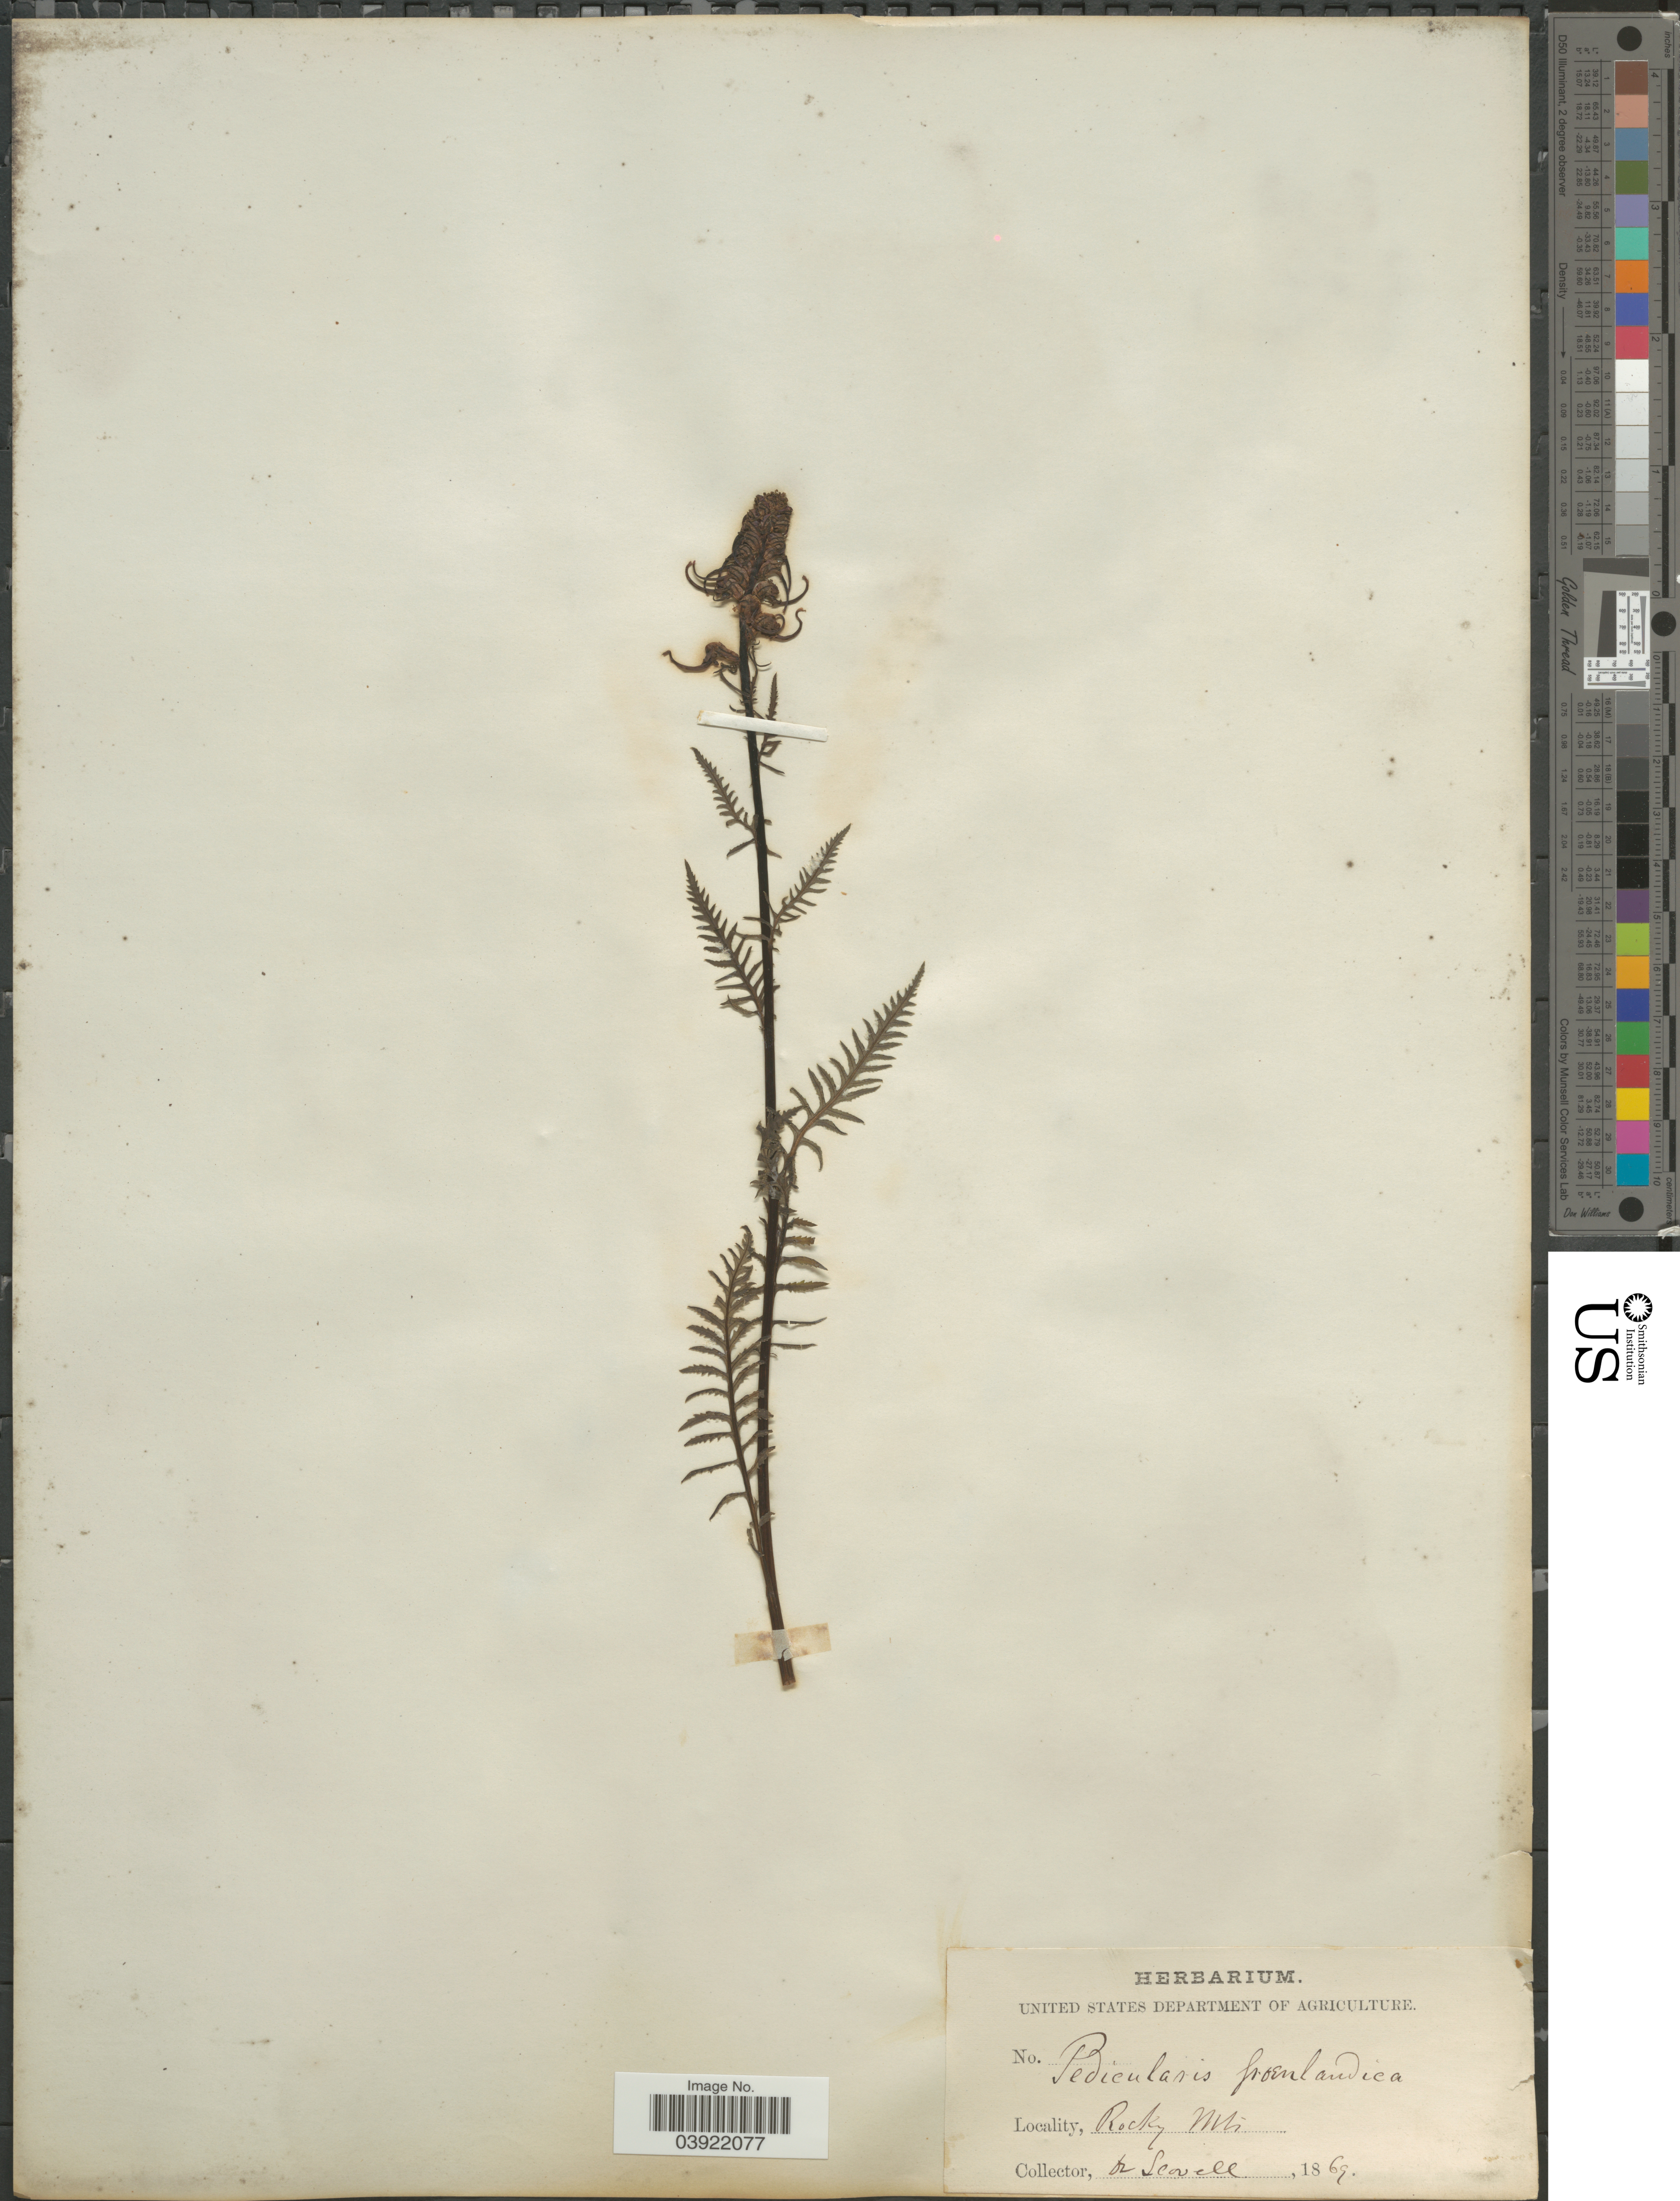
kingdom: Plantae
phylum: Tracheophyta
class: Magnoliopsida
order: Lamiales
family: Orobanchaceae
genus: Pedicularis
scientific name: Pedicularis groenlandica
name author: Retz.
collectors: Sewell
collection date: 1869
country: United States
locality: Rocky Mts.